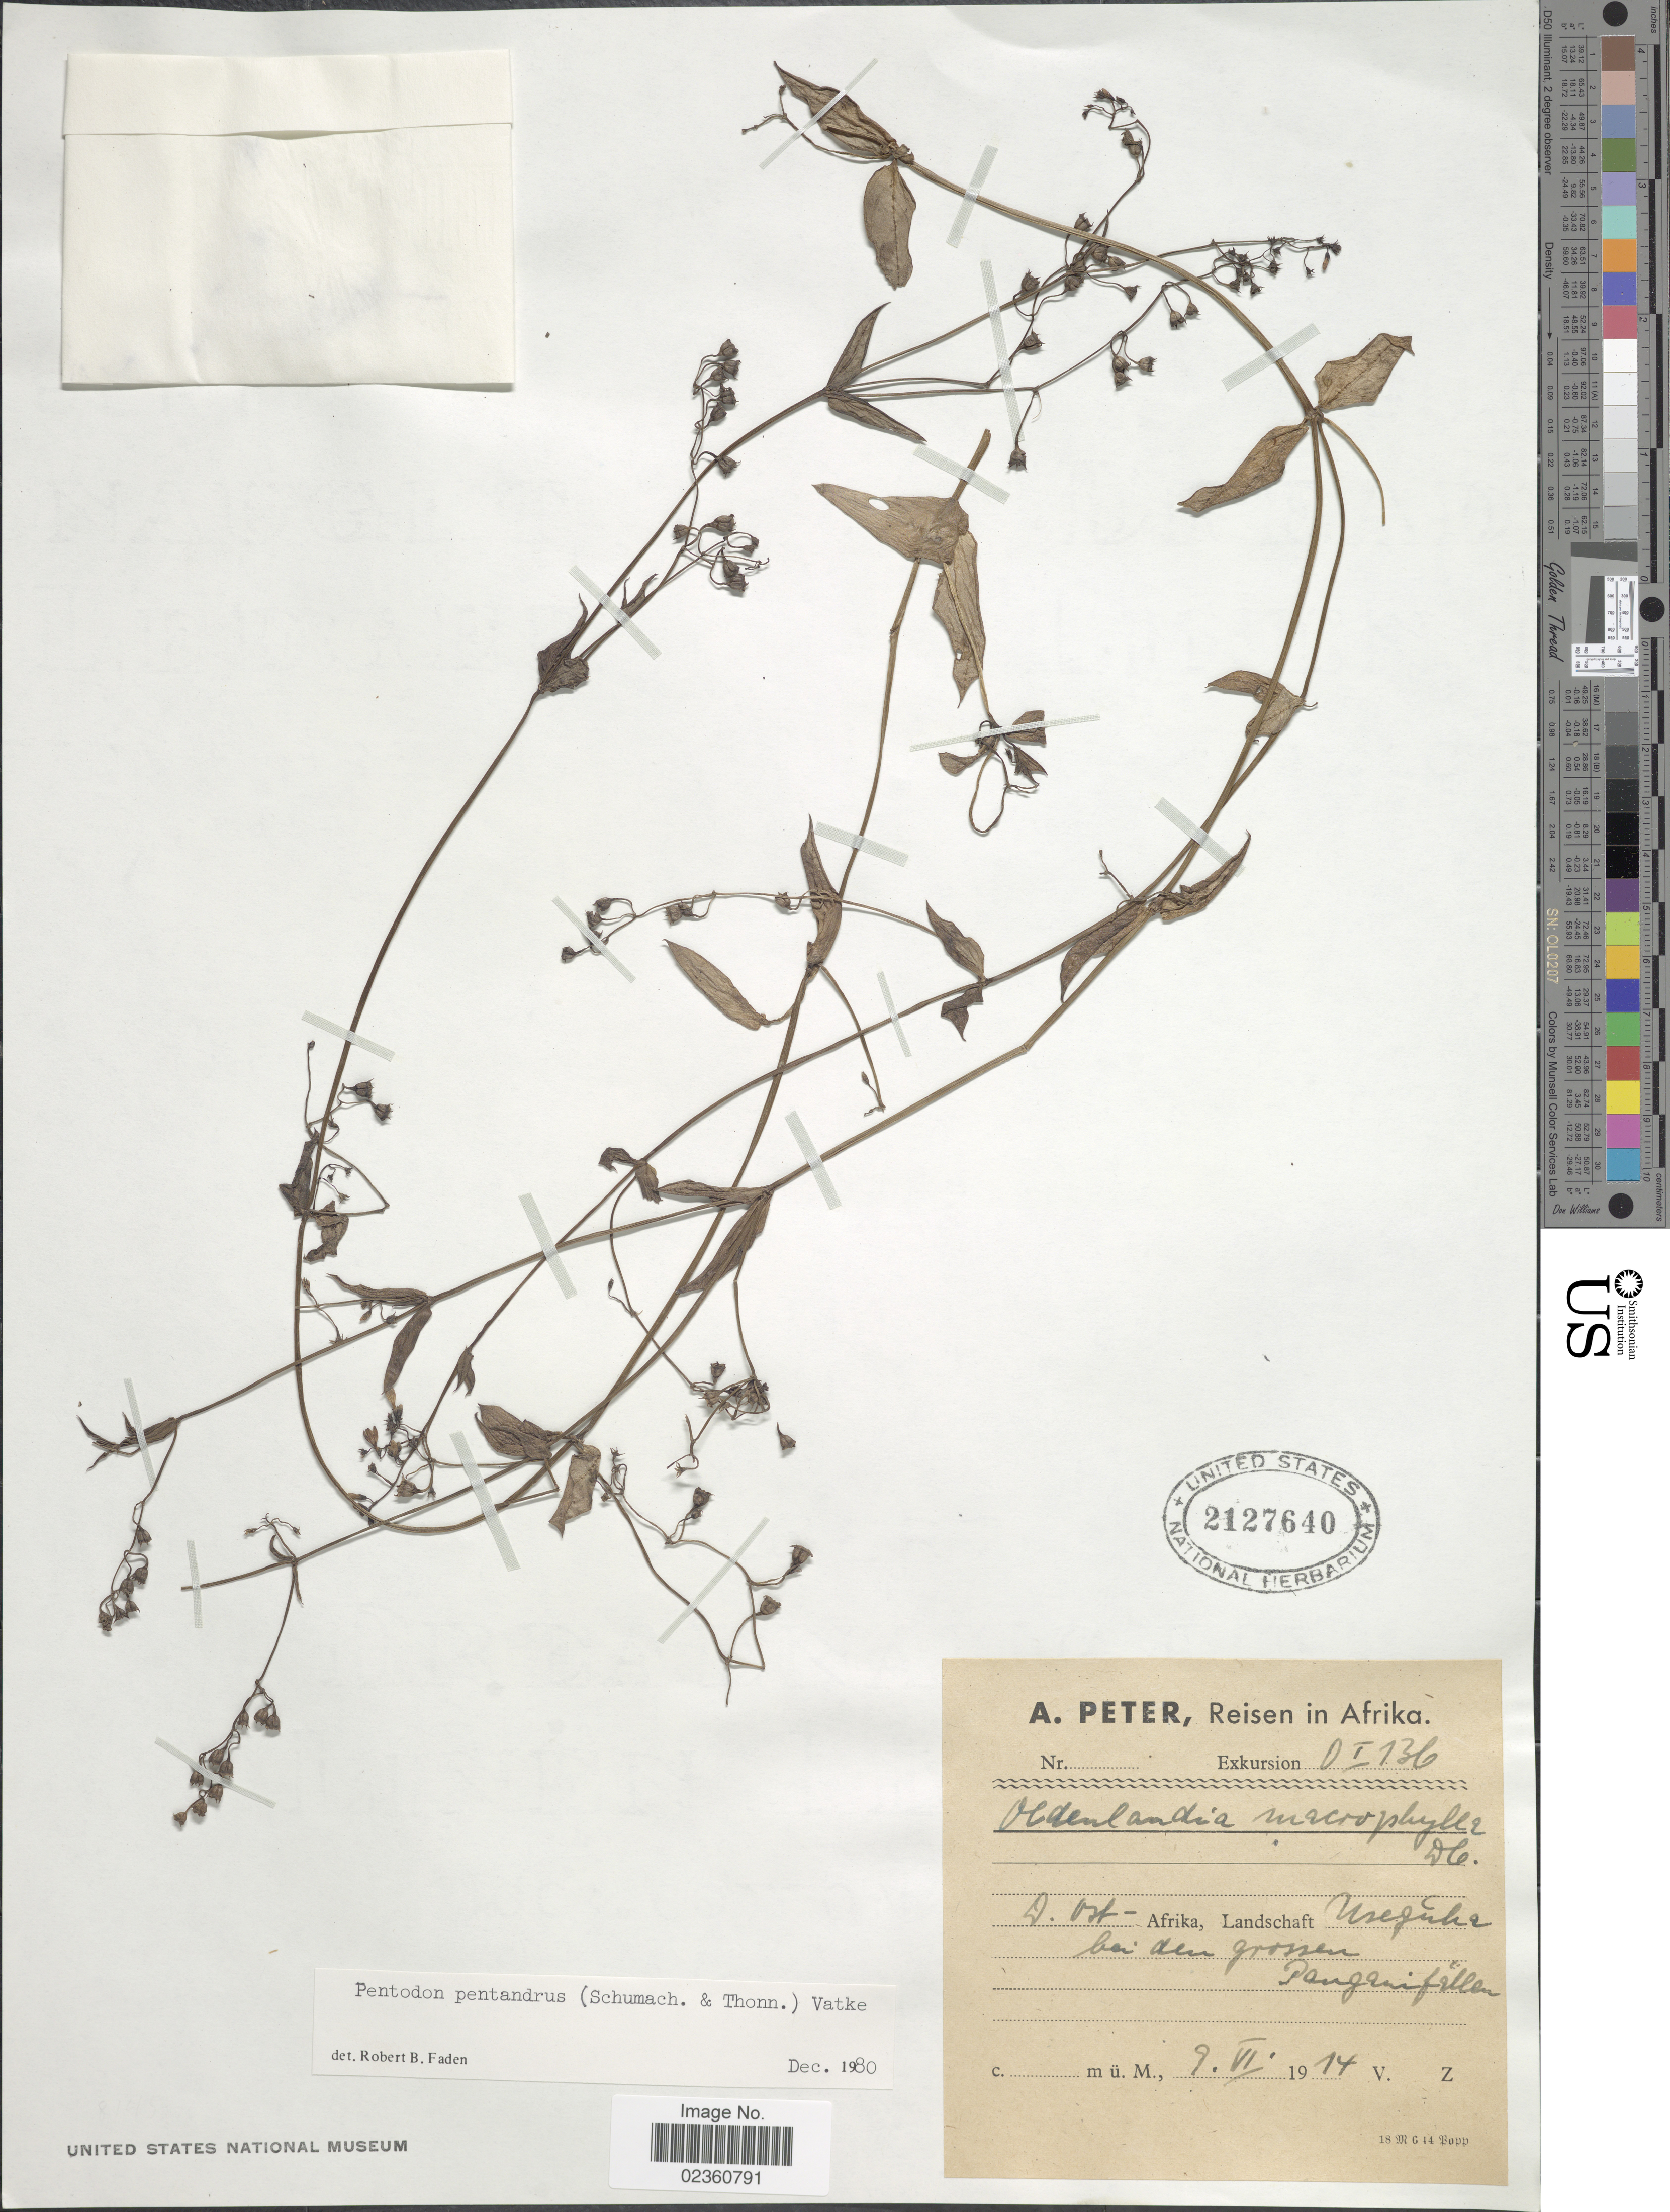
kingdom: Plantae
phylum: Tracheophyta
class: Magnoliopsida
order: Gentianales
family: Rubiaceae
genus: Pentodon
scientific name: Pentodon pentandrus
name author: (Schumach. & Thonn.) Vatke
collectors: A. Peter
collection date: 1914-06-09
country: Tanzania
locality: D. Ost-Afrika, Landschaft [illegible text] bei den grossen [illegible text]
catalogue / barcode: US 2127640